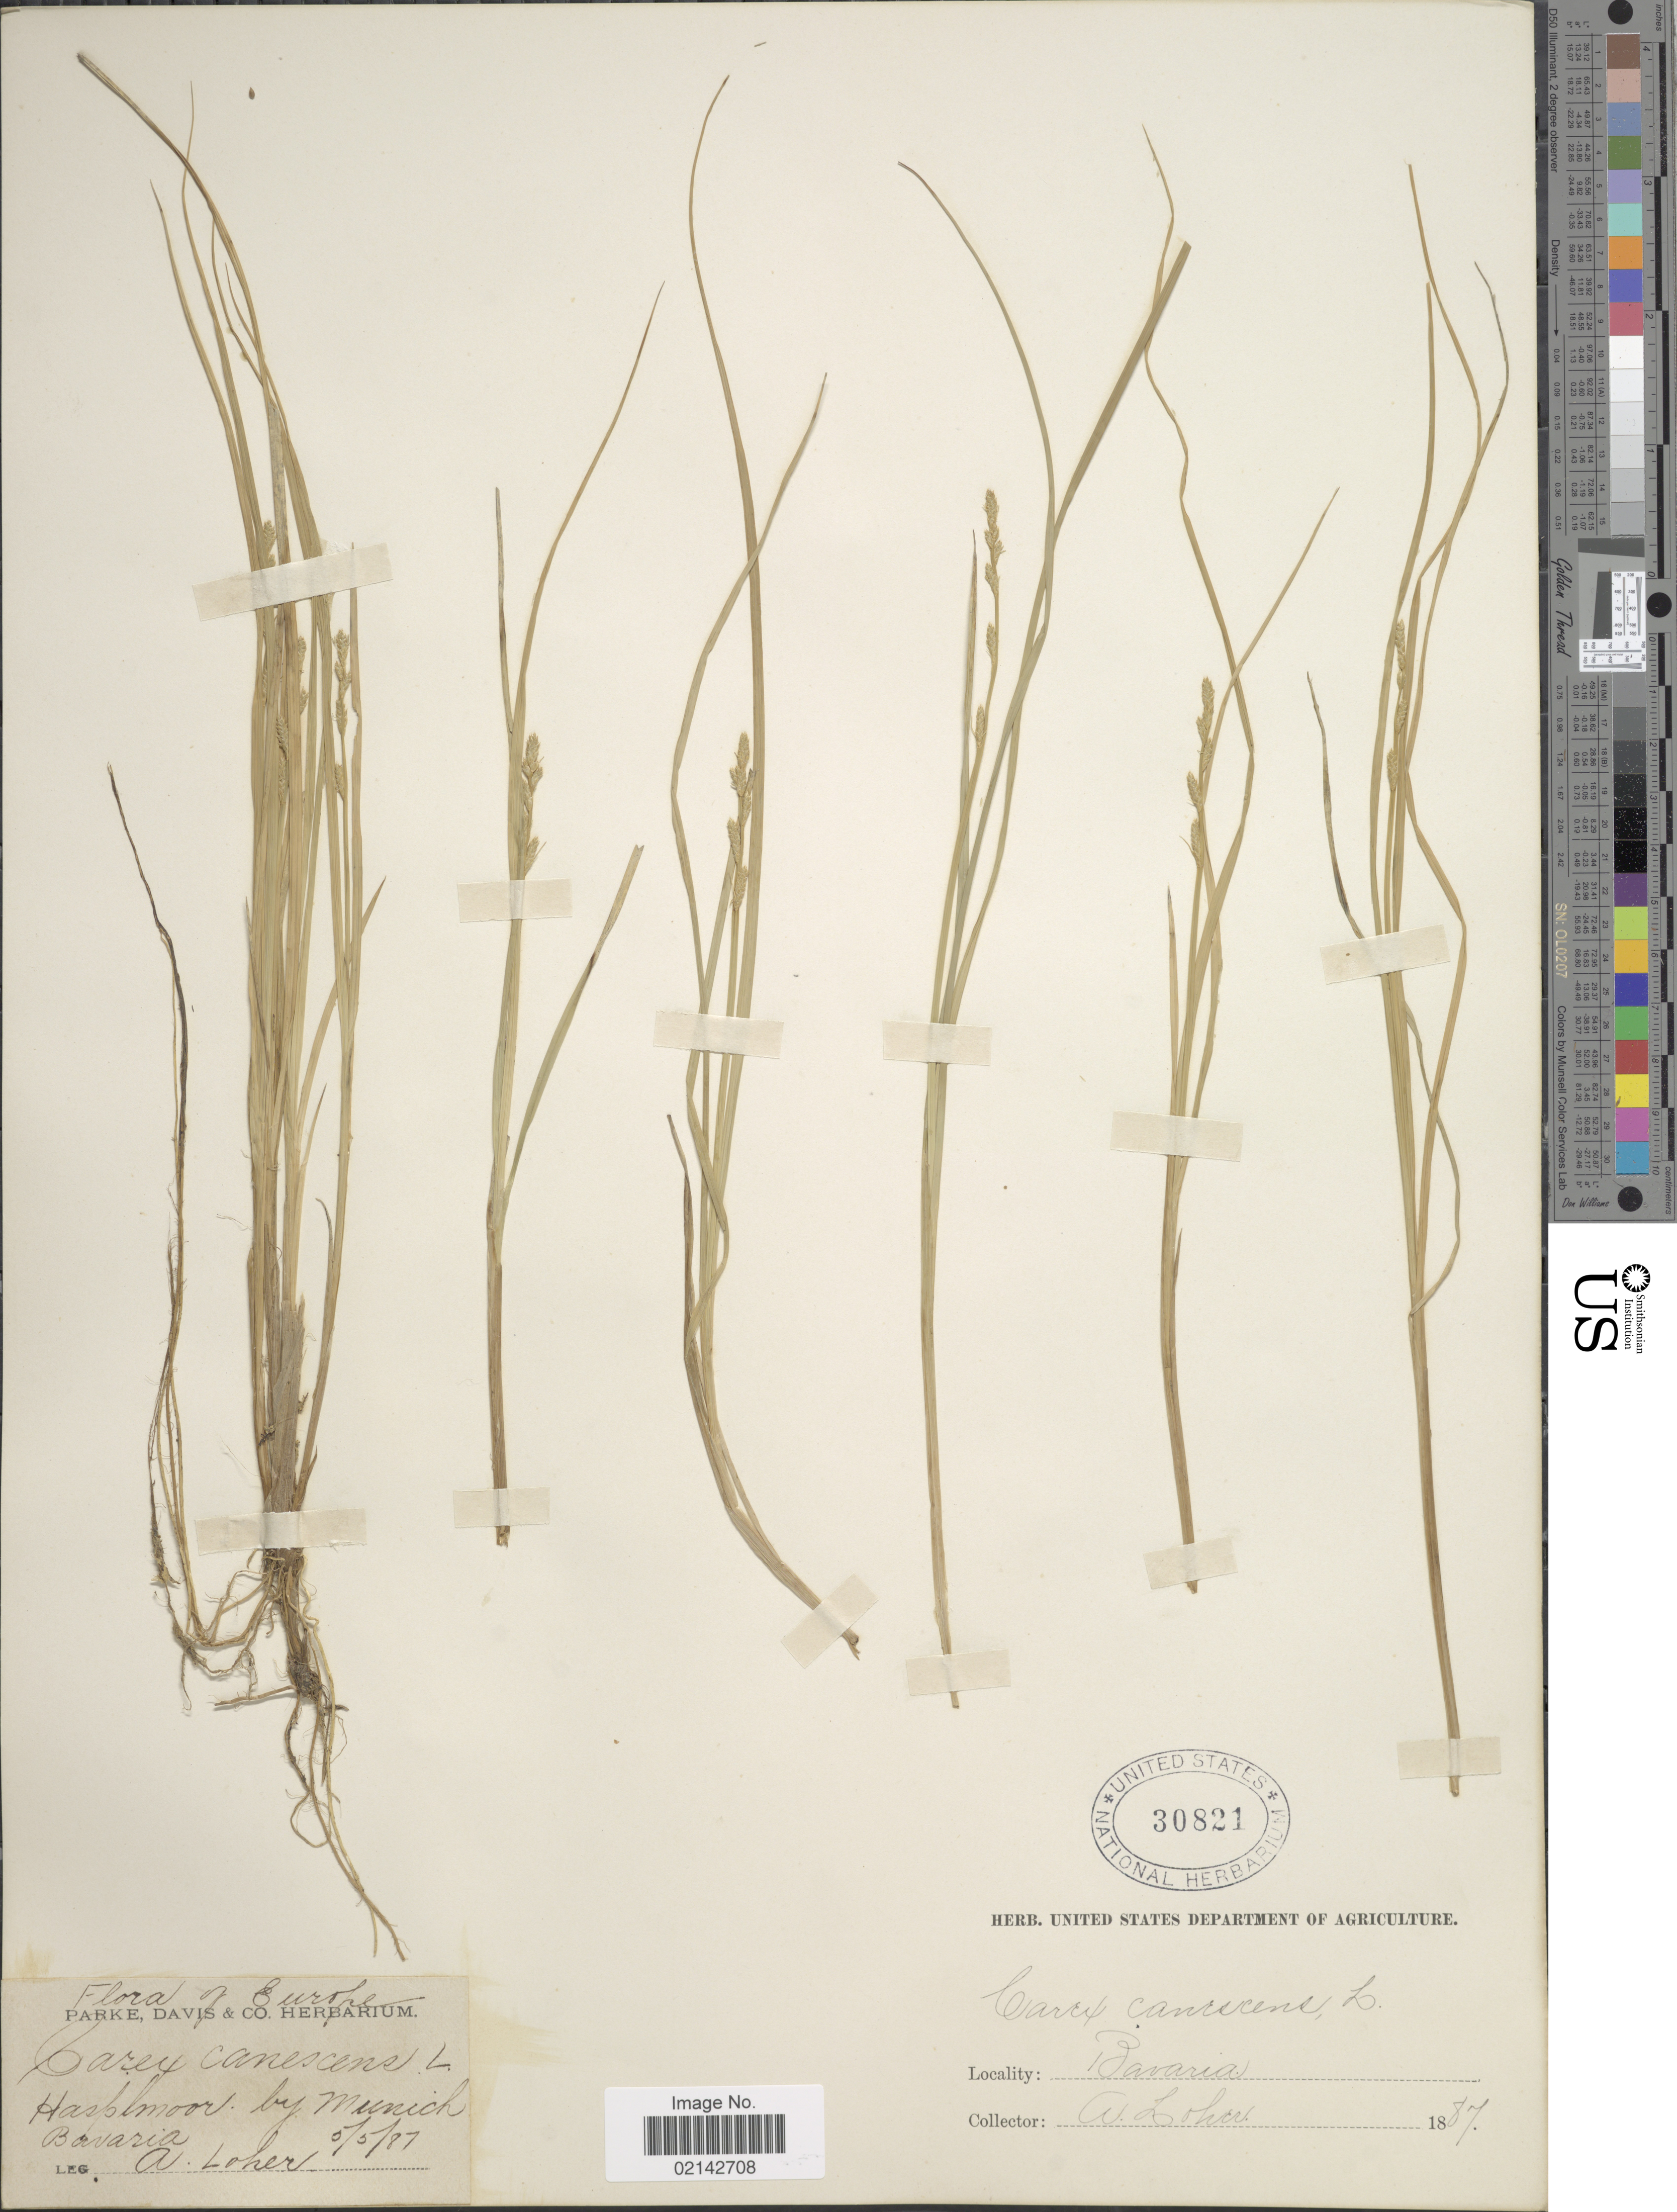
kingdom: Plantae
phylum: Tracheophyta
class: Liliopsida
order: Poales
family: Cyperaceae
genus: Carex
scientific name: Carex canescens var. canescens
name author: L.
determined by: Strong, Mark T., (BOT), Smithsonian Institution - National Museum of Natural History (UNITED STATES)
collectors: A. Loher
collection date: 1887-05-05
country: Germany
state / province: Bayern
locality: Haspelmoor by Munich.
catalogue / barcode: US 30821